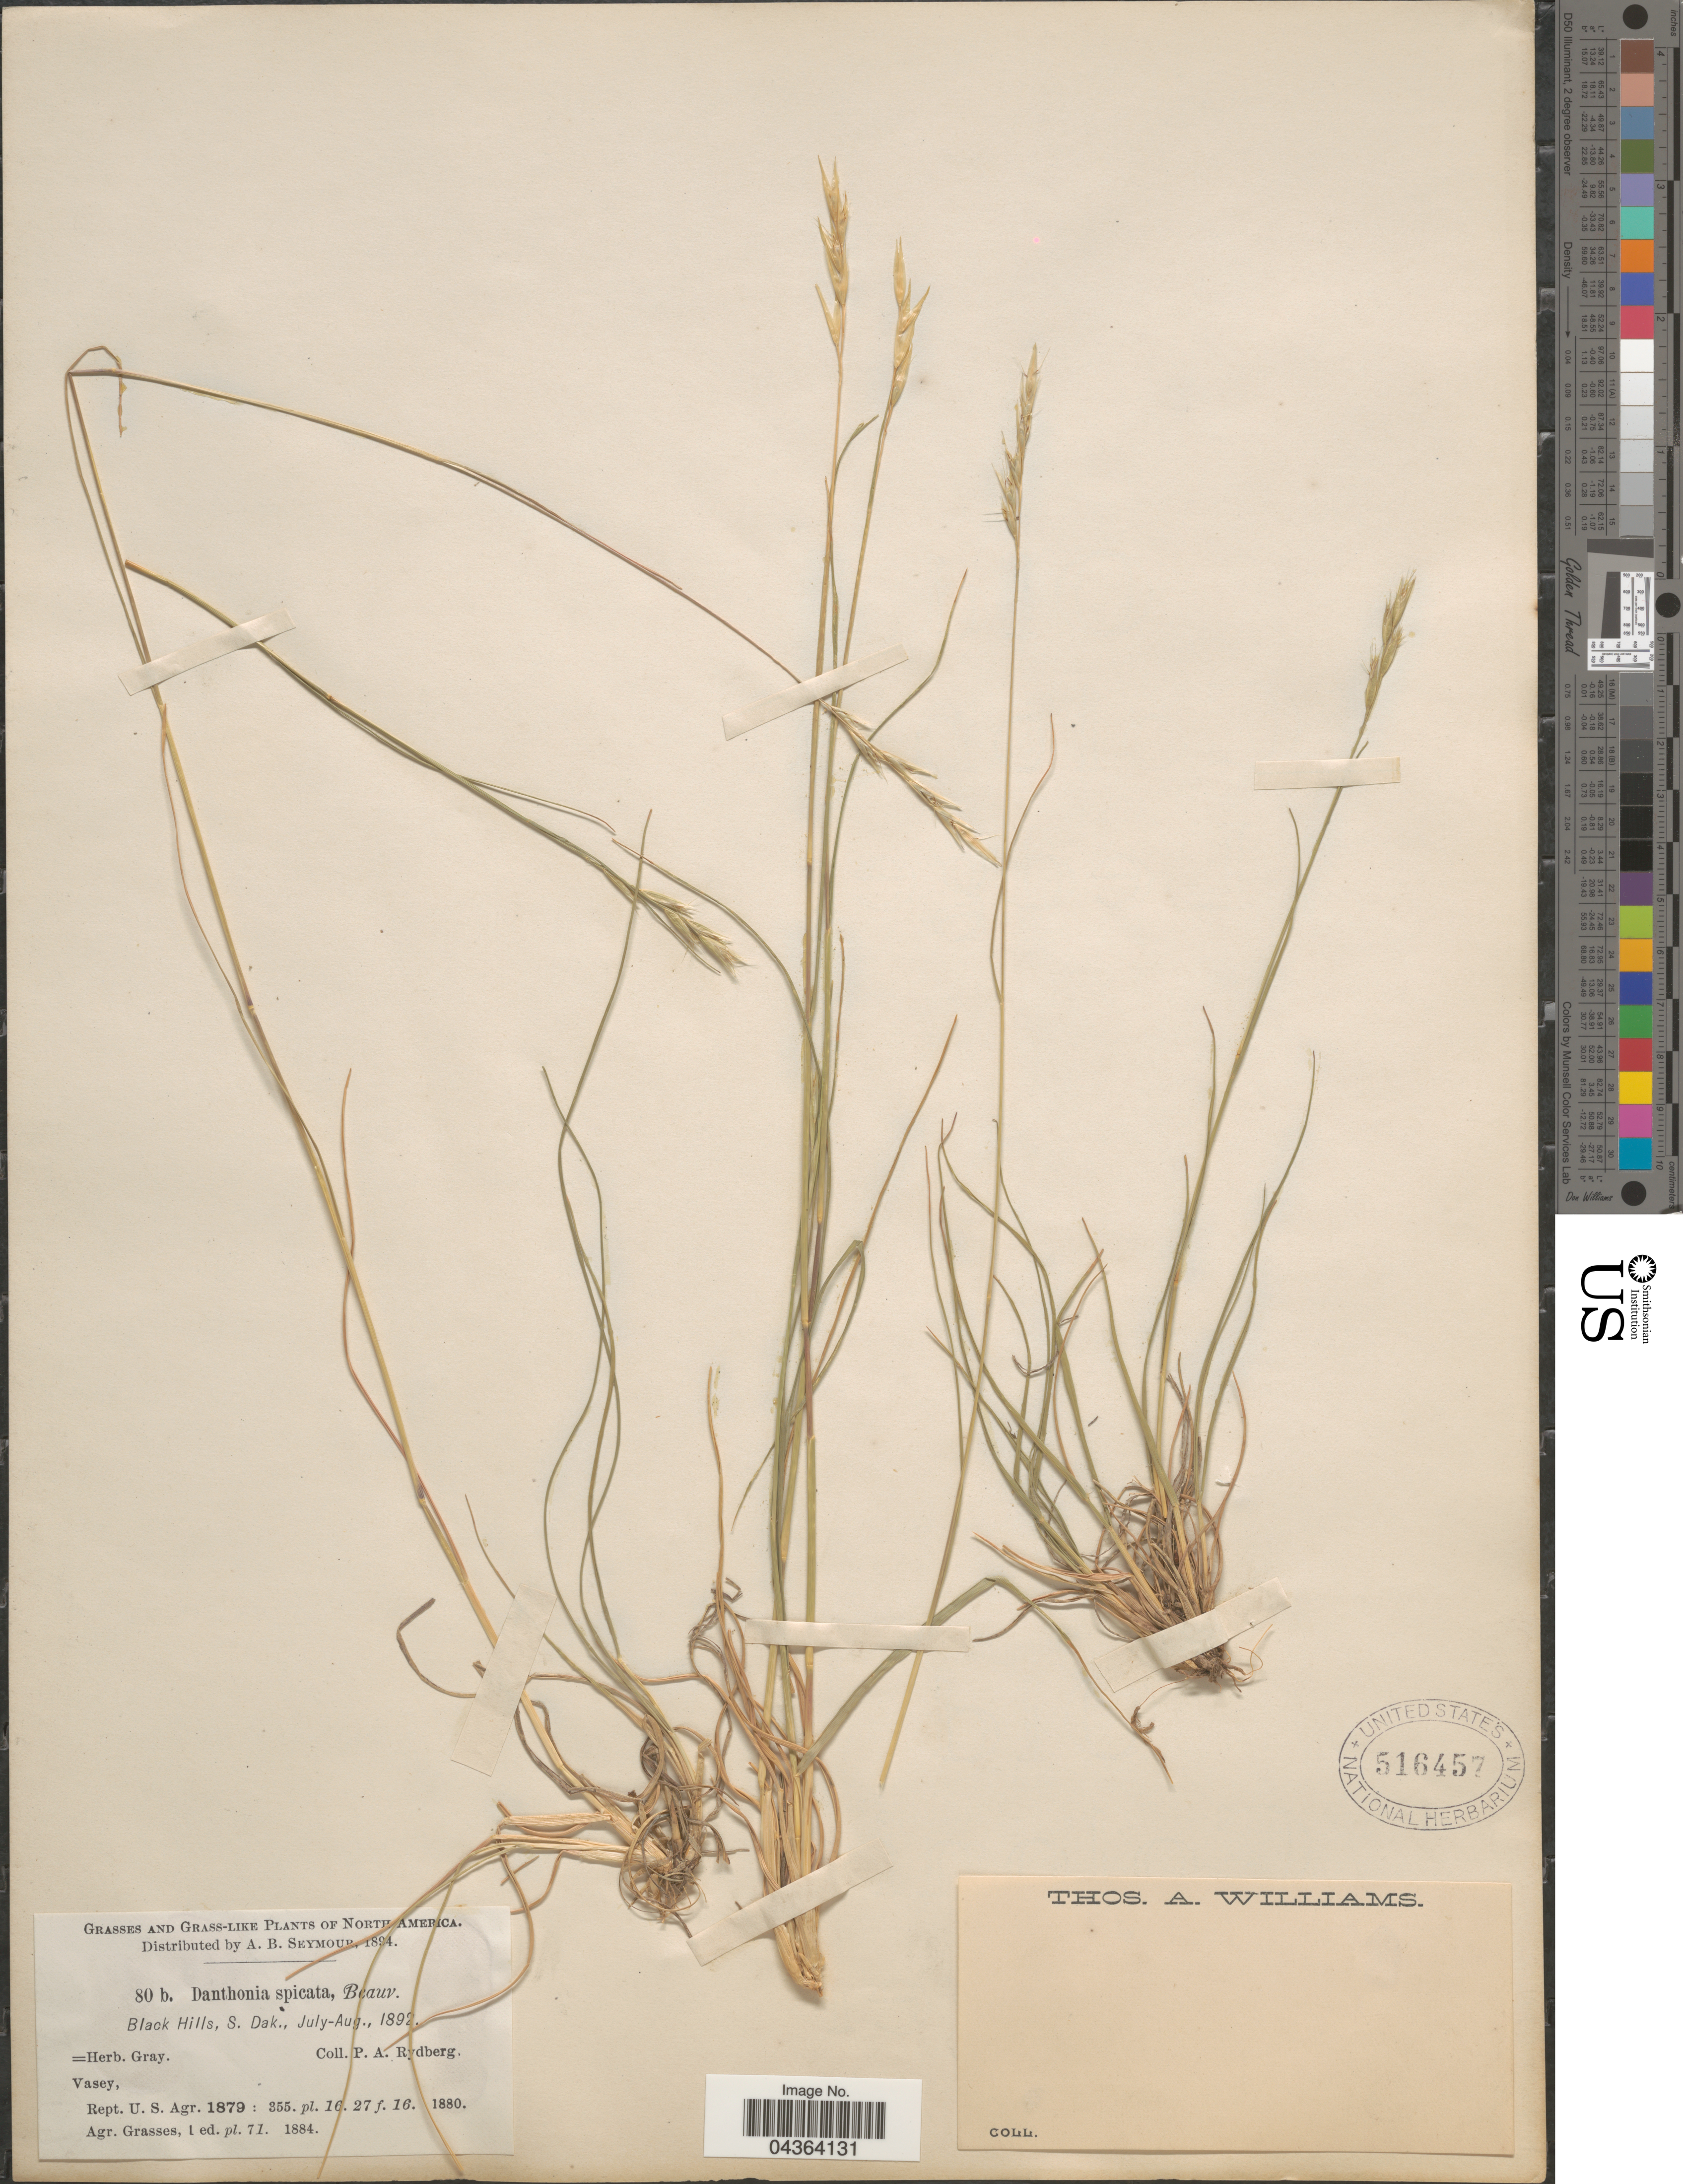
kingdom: Plantae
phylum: Tracheophyta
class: Liliopsida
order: Poales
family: Poaceae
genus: Danthonia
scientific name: Danthonia spicata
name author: (L.) P. Beauv. ex Roem. & Schult.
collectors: P. A. Rydberg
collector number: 80b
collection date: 1892-07/1892-08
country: United States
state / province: South Dakota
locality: Black Hills, S. Dak.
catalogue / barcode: US 516457